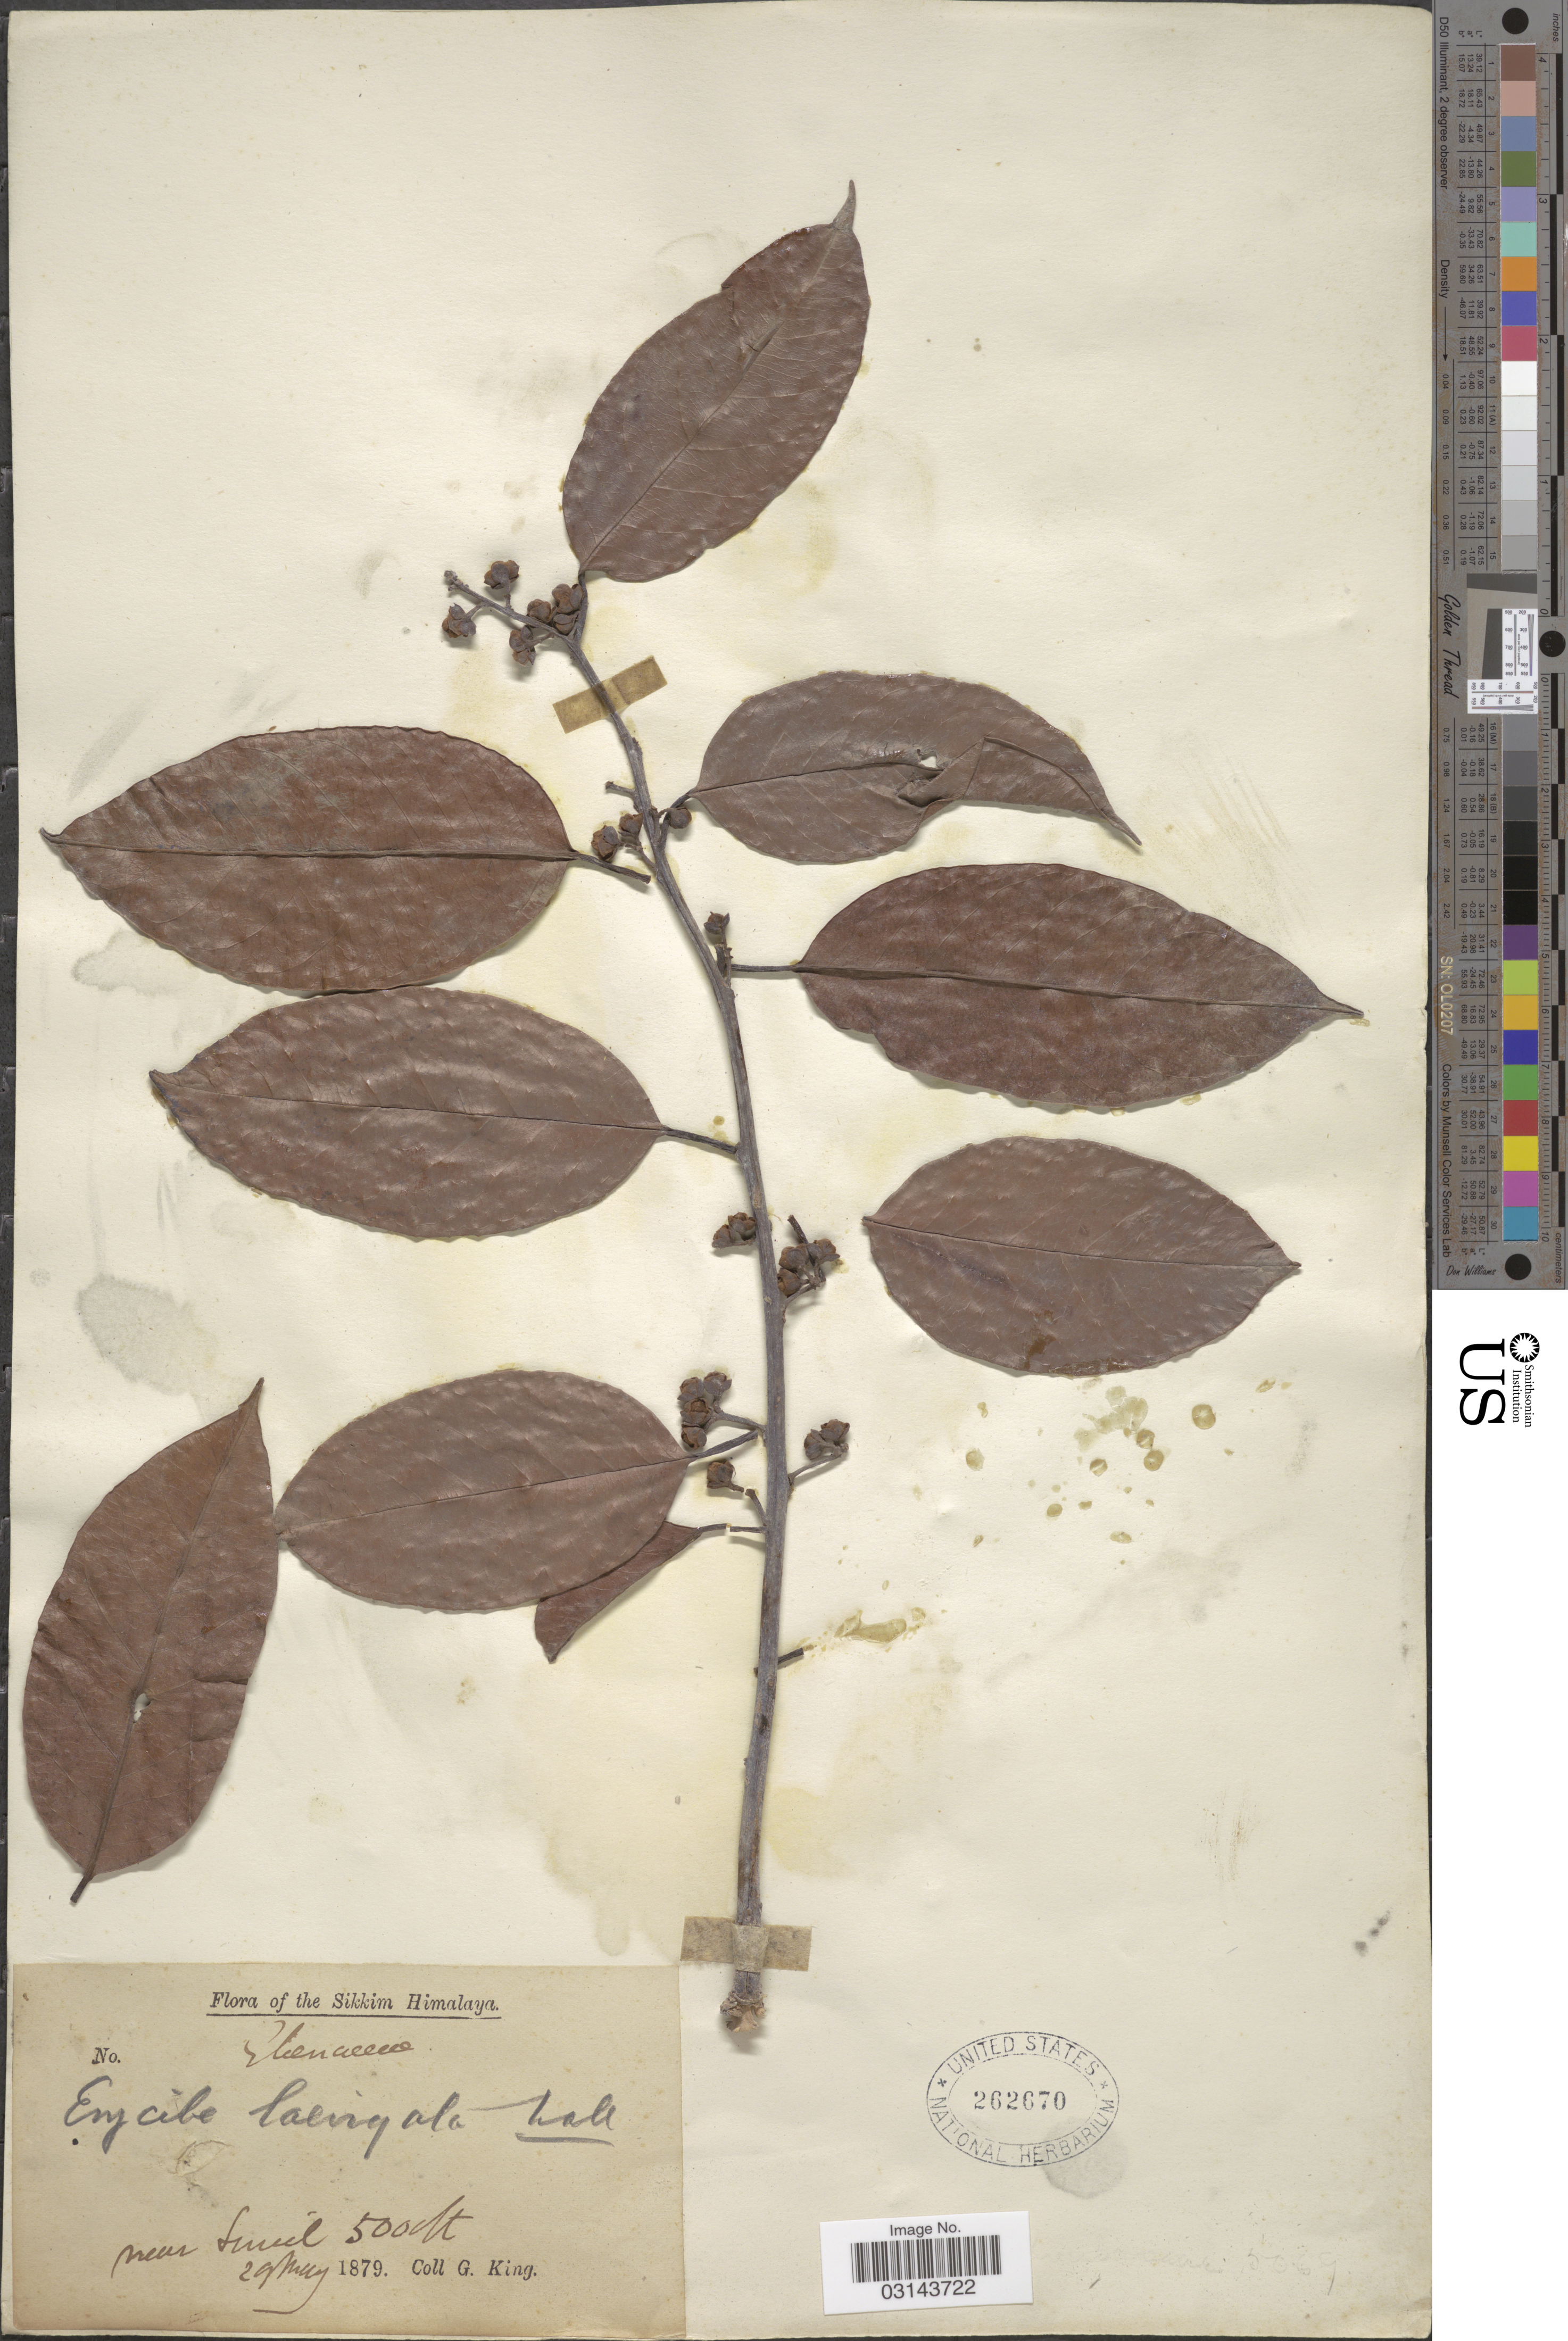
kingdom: Plantae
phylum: Tracheophyta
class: Magnoliopsida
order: Solanales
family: Convolvulaceae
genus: Erycibe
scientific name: Erycibe schmidtii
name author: Craib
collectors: G. King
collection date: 1879-05-29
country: India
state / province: Sikkim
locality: Sikkim Himalaya. Near Sunil [interpreted].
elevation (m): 152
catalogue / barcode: US 262670